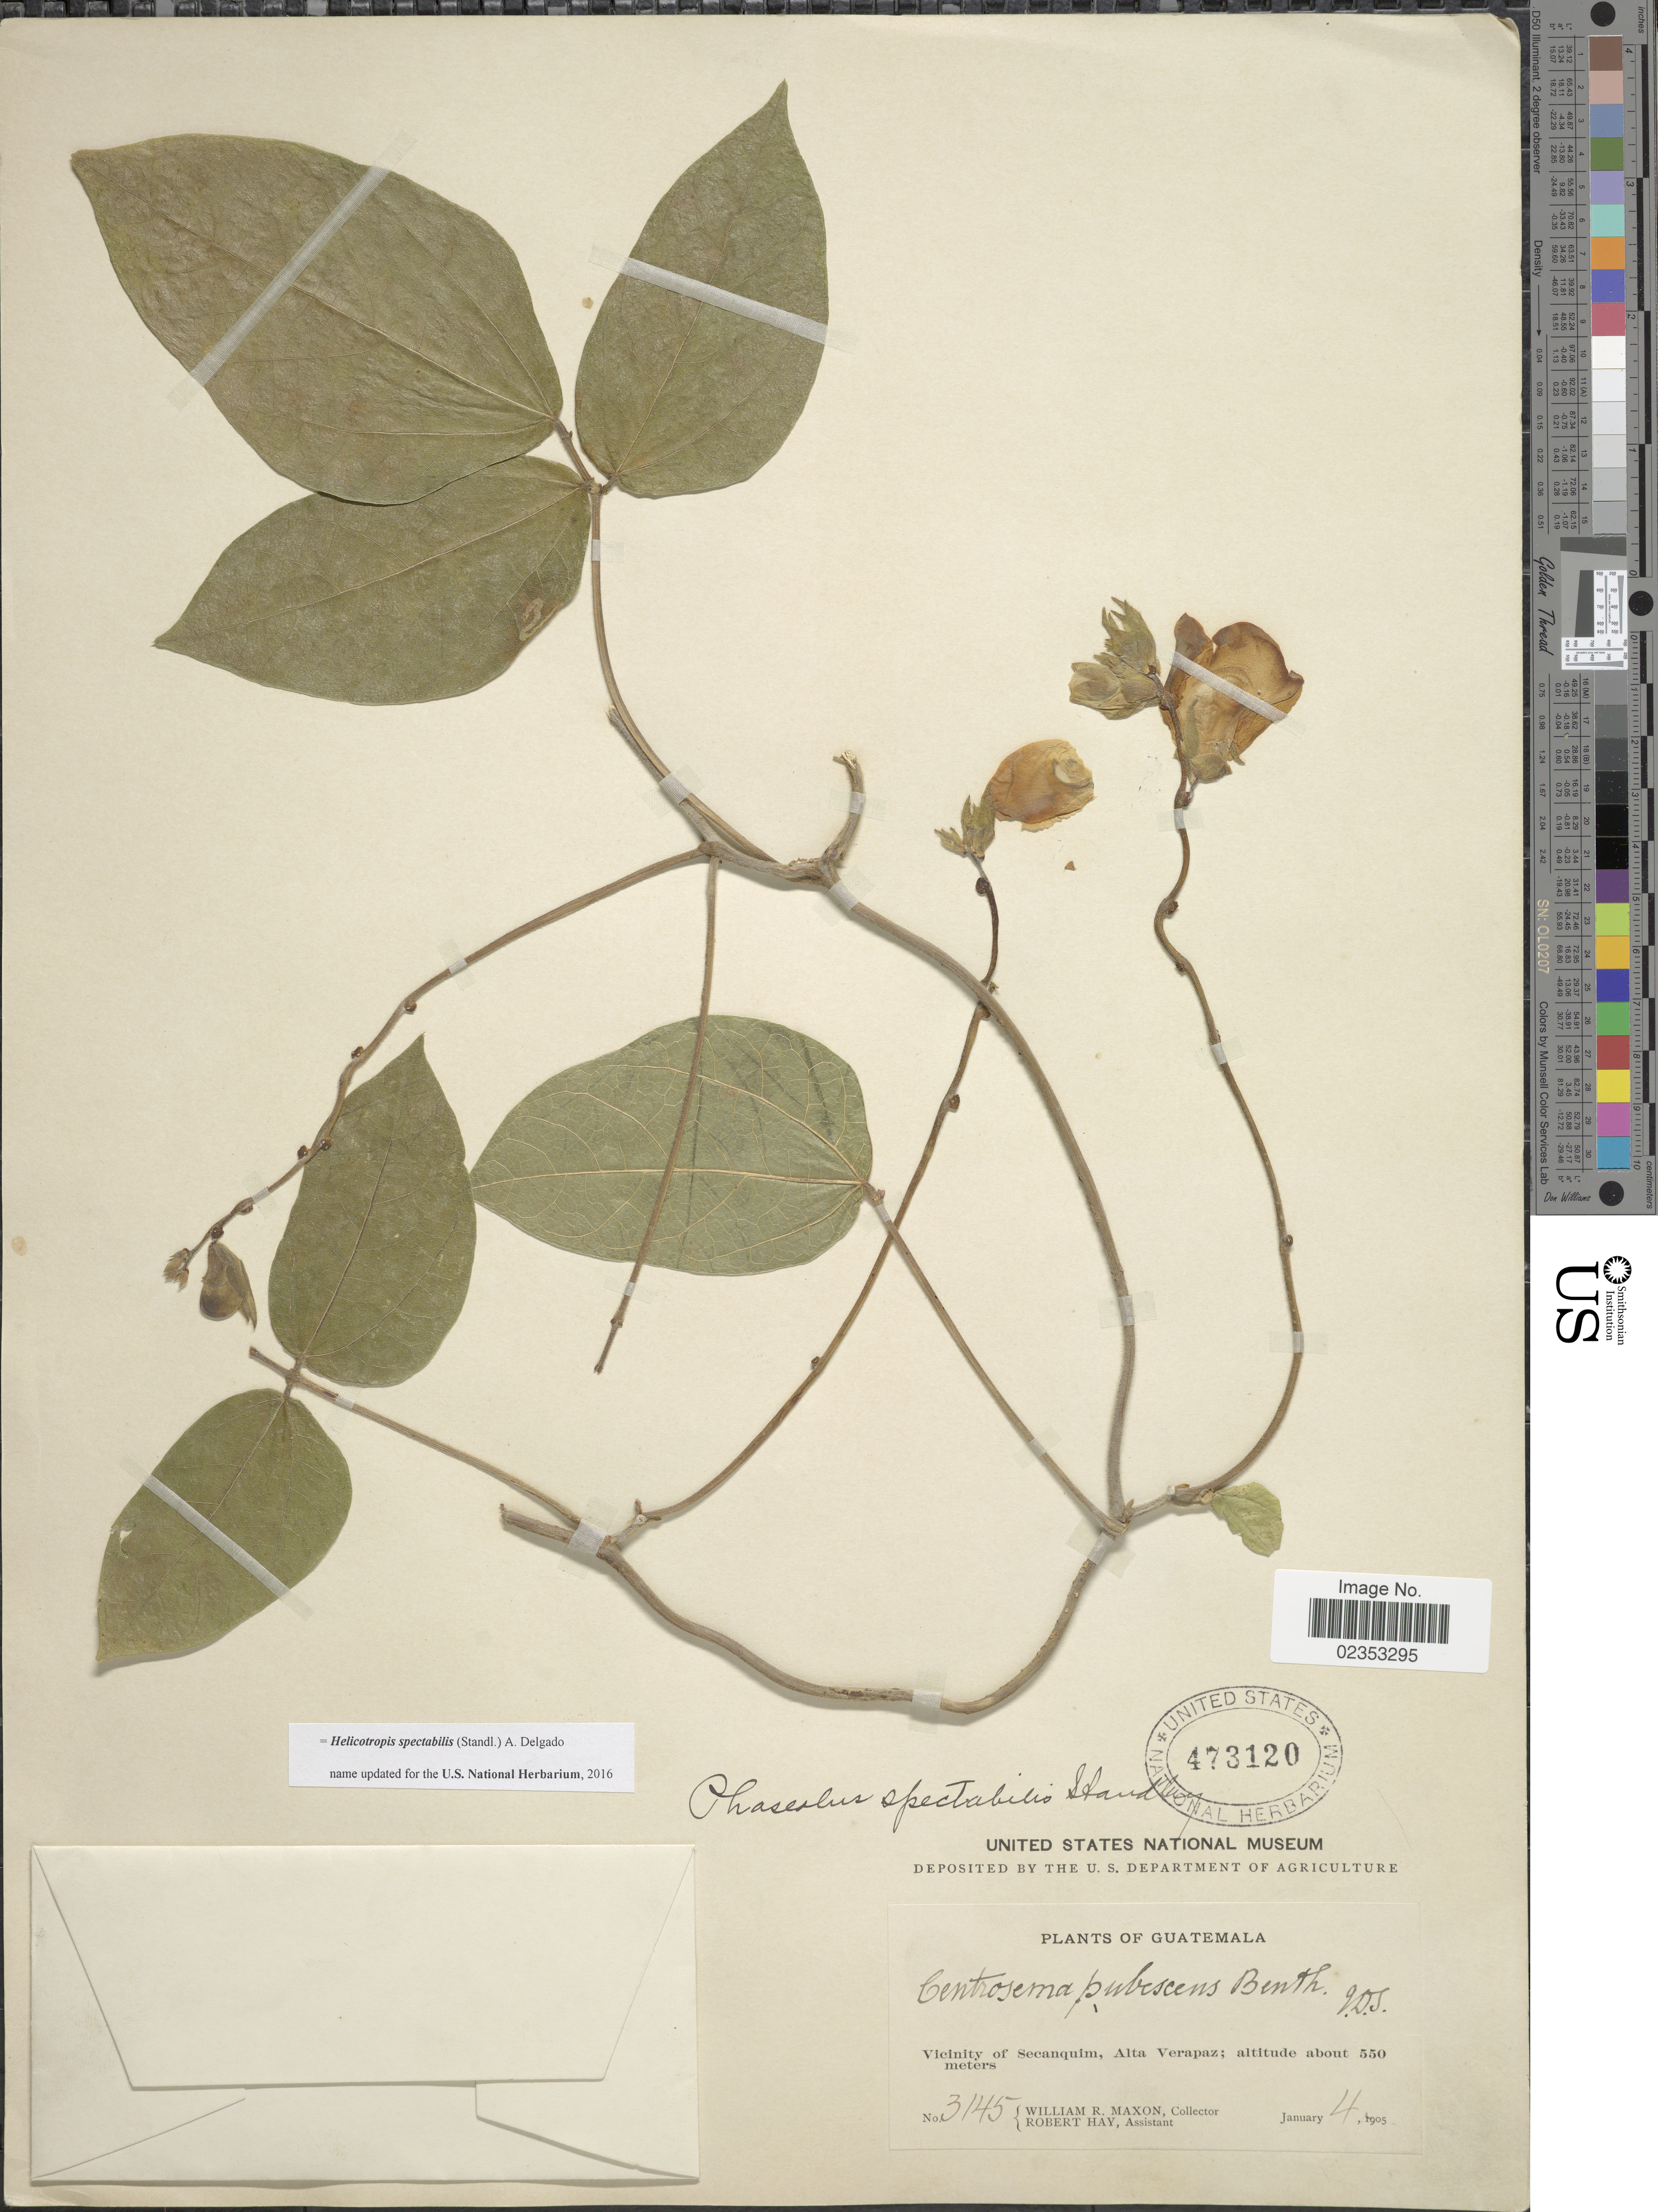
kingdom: Plantae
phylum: Tracheophyta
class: Magnoliopsida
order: Fabales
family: Fabaceae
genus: Helicotropis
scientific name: Helicotropis spectabilis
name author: (Standl.) A. Delgado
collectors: W. R. Maxon & R. Hay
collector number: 3145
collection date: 1905-01-04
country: Guatemala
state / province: Alta Verapaz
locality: Vicinity of Secanquim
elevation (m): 550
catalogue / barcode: US 473120